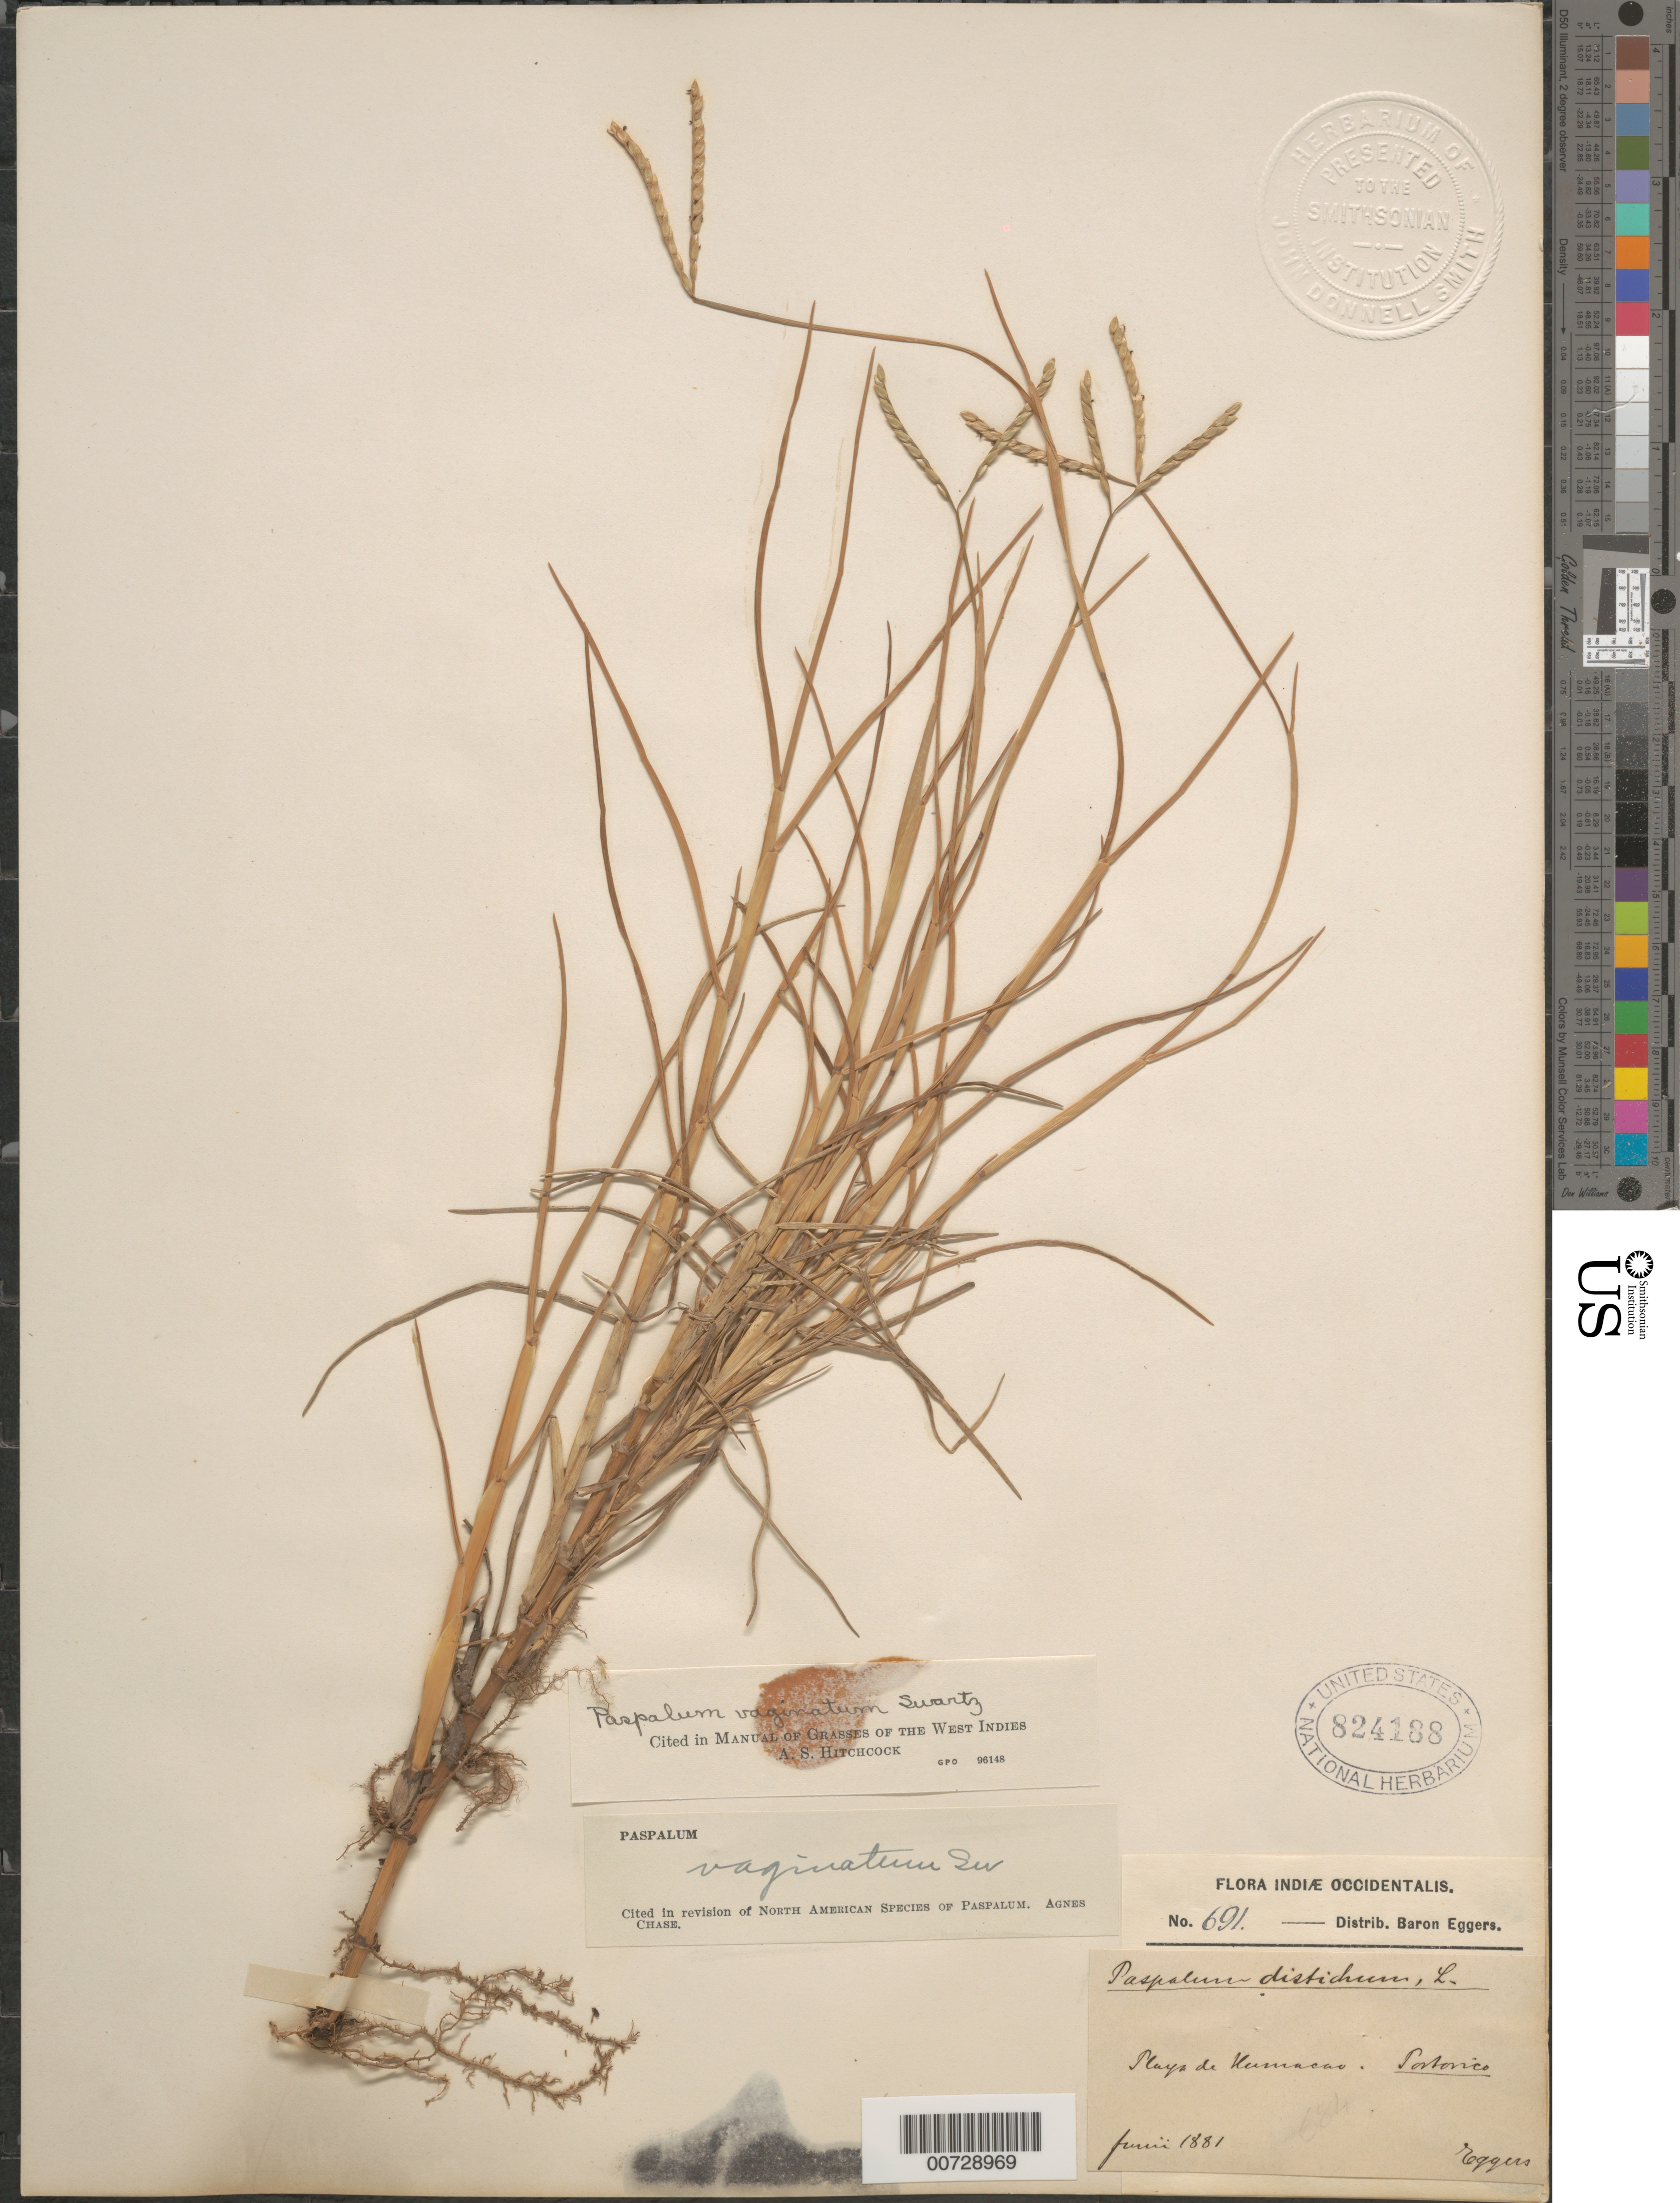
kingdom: Plantae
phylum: Tracheophyta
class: Liliopsida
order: Poales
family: Poaceae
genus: Paspalum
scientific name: Paspalum distichum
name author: L.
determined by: Chase, [M.] Agnes, (US)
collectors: H. F. A. von Eggers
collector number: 691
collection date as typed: Jun 1881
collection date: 1881-06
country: Puerto Rico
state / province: Humacao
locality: Playa de Humacao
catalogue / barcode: US 824188